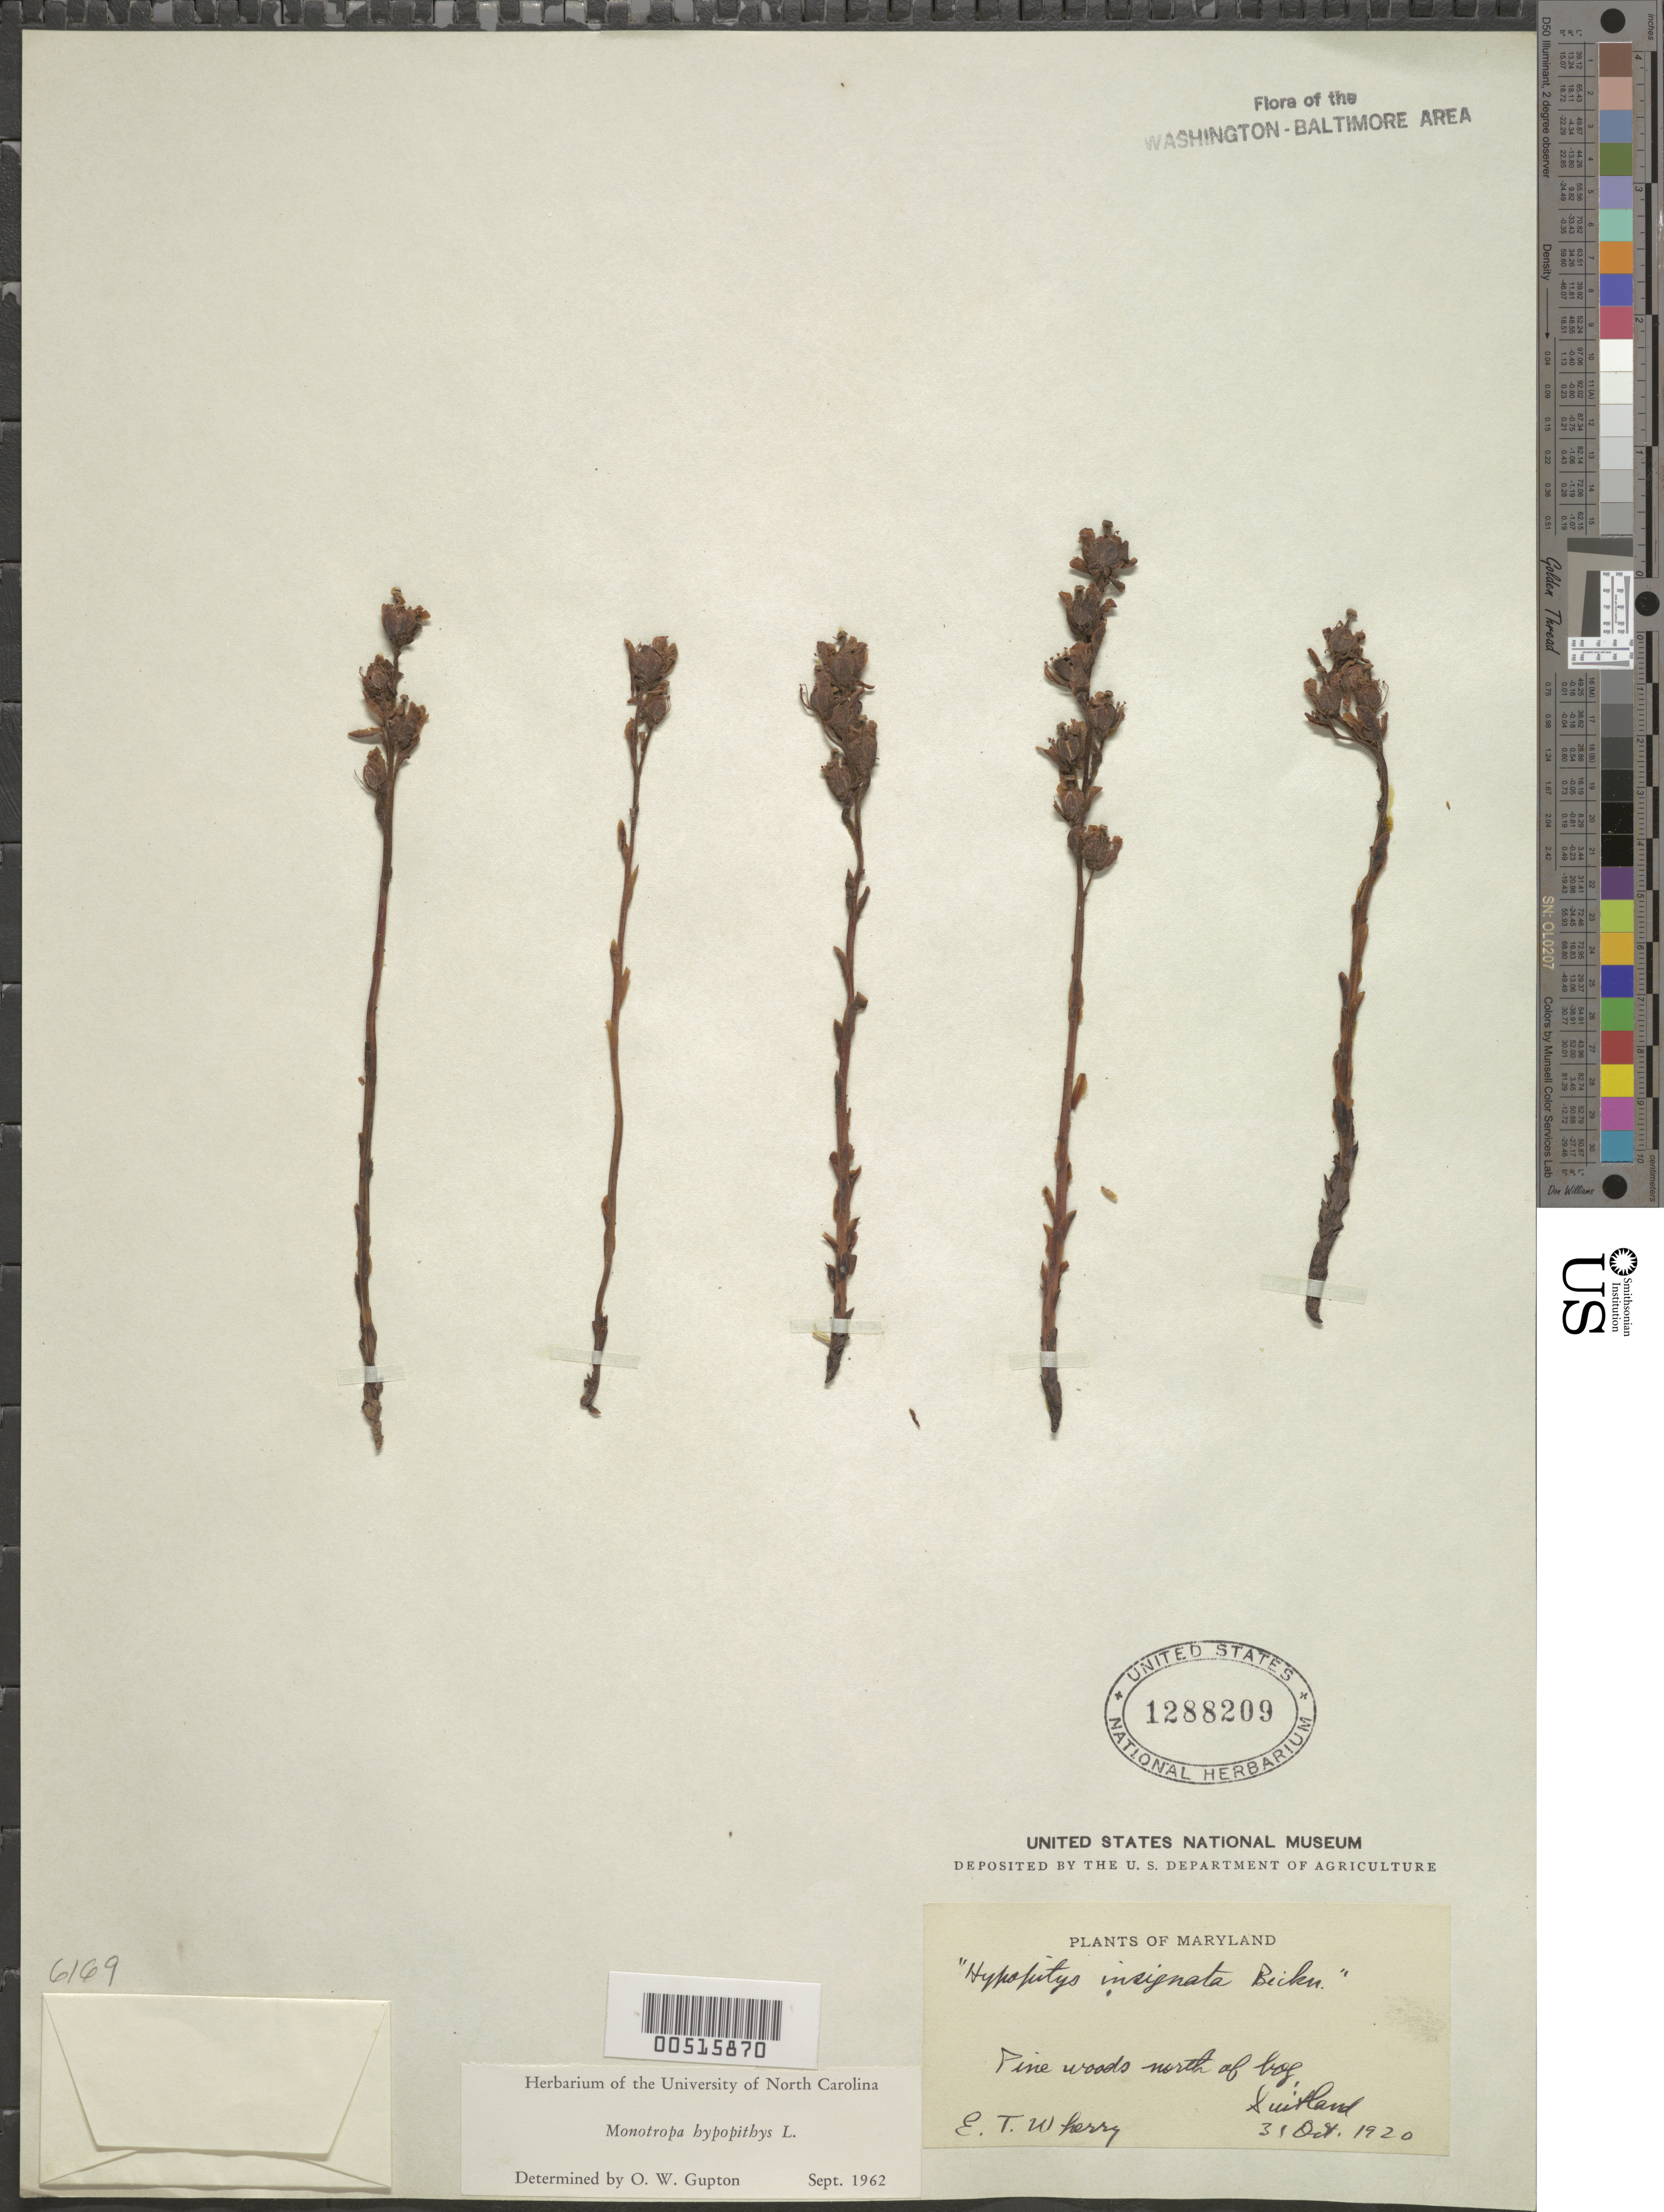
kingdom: Plantae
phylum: Tracheophyta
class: Magnoliopsida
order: Ericales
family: Ericaceae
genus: Hypopitys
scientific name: Hypopitys monotropa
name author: Crantz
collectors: E. T. Wherry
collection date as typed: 31 Oct 1920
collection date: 1920-10-31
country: United States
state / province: Maryland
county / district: Prince George's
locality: Suitland Bog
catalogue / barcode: US 1288209